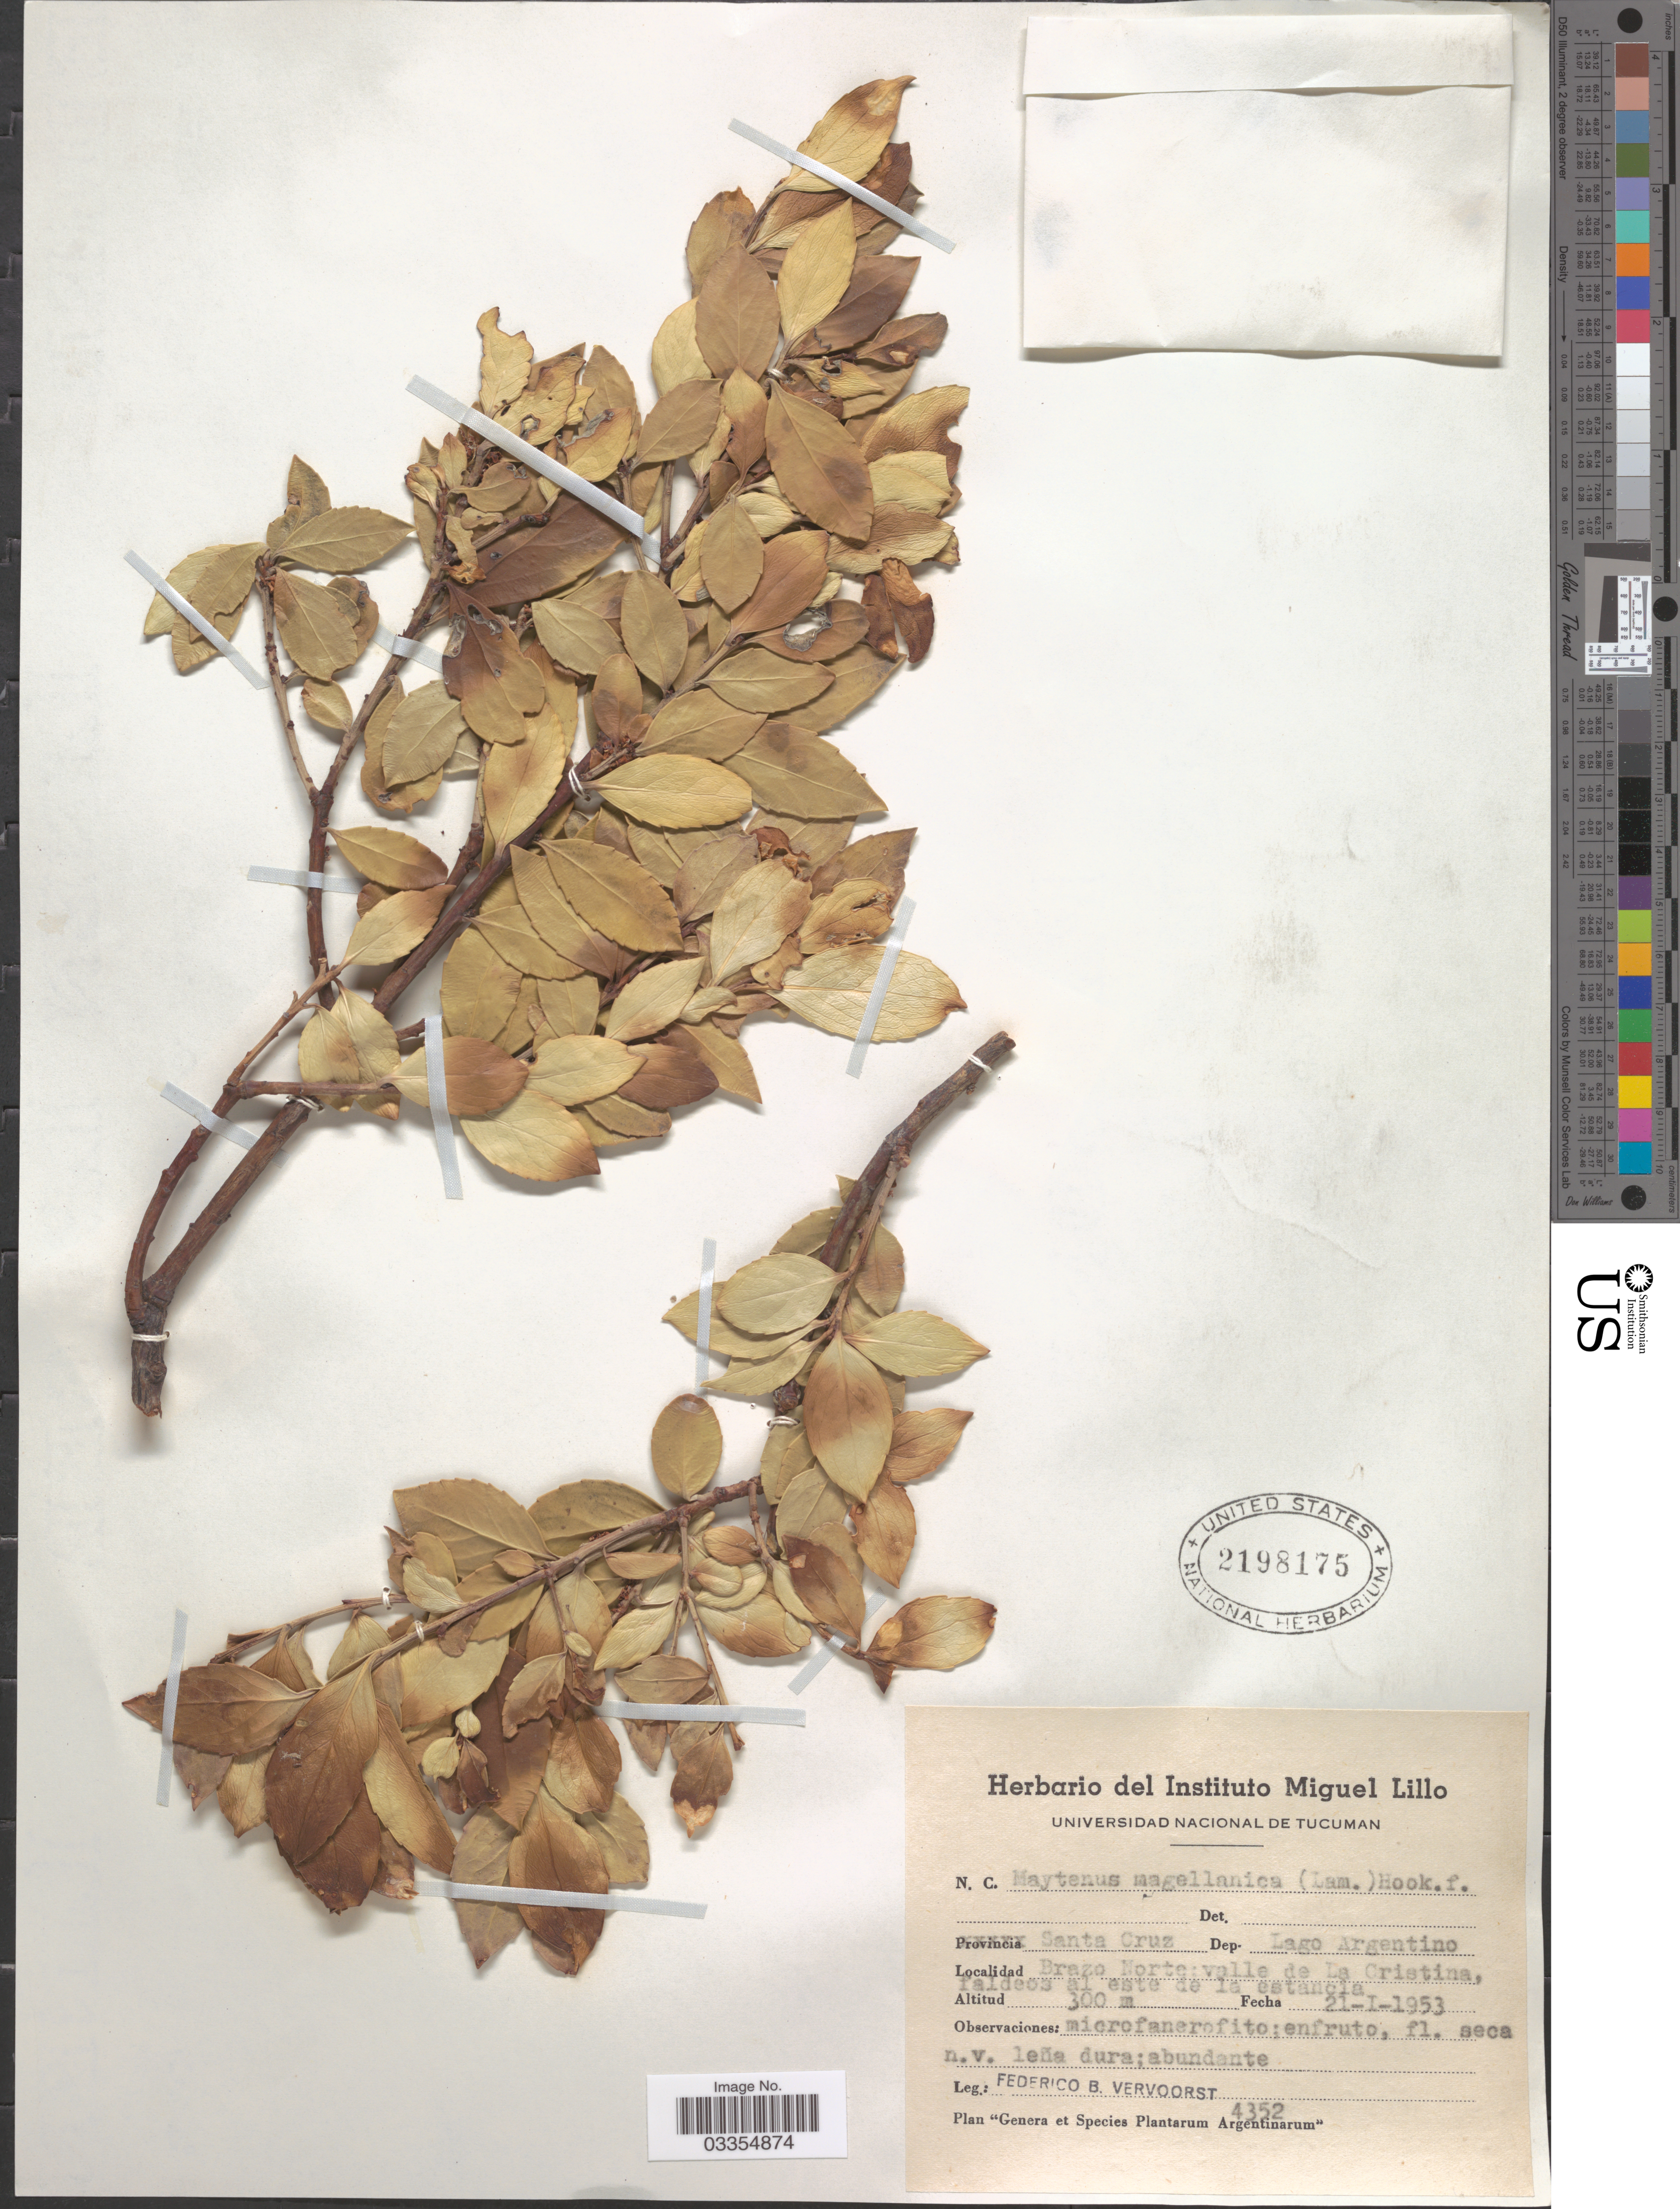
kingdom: Plantae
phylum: Tracheophyta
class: Magnoliopsida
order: Celastrales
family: Celastraceae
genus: Maytenus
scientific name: Maytenus magellanica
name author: (Lam.) Hook. f.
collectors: F. B. Vervoorst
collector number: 4352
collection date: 1953-01-21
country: Argentina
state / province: Santa Cruz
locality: Dep. Lago Argentino. Brazo Norte: valle de La Cristina, faldeos al este de la estancia.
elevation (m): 300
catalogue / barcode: US 2198175